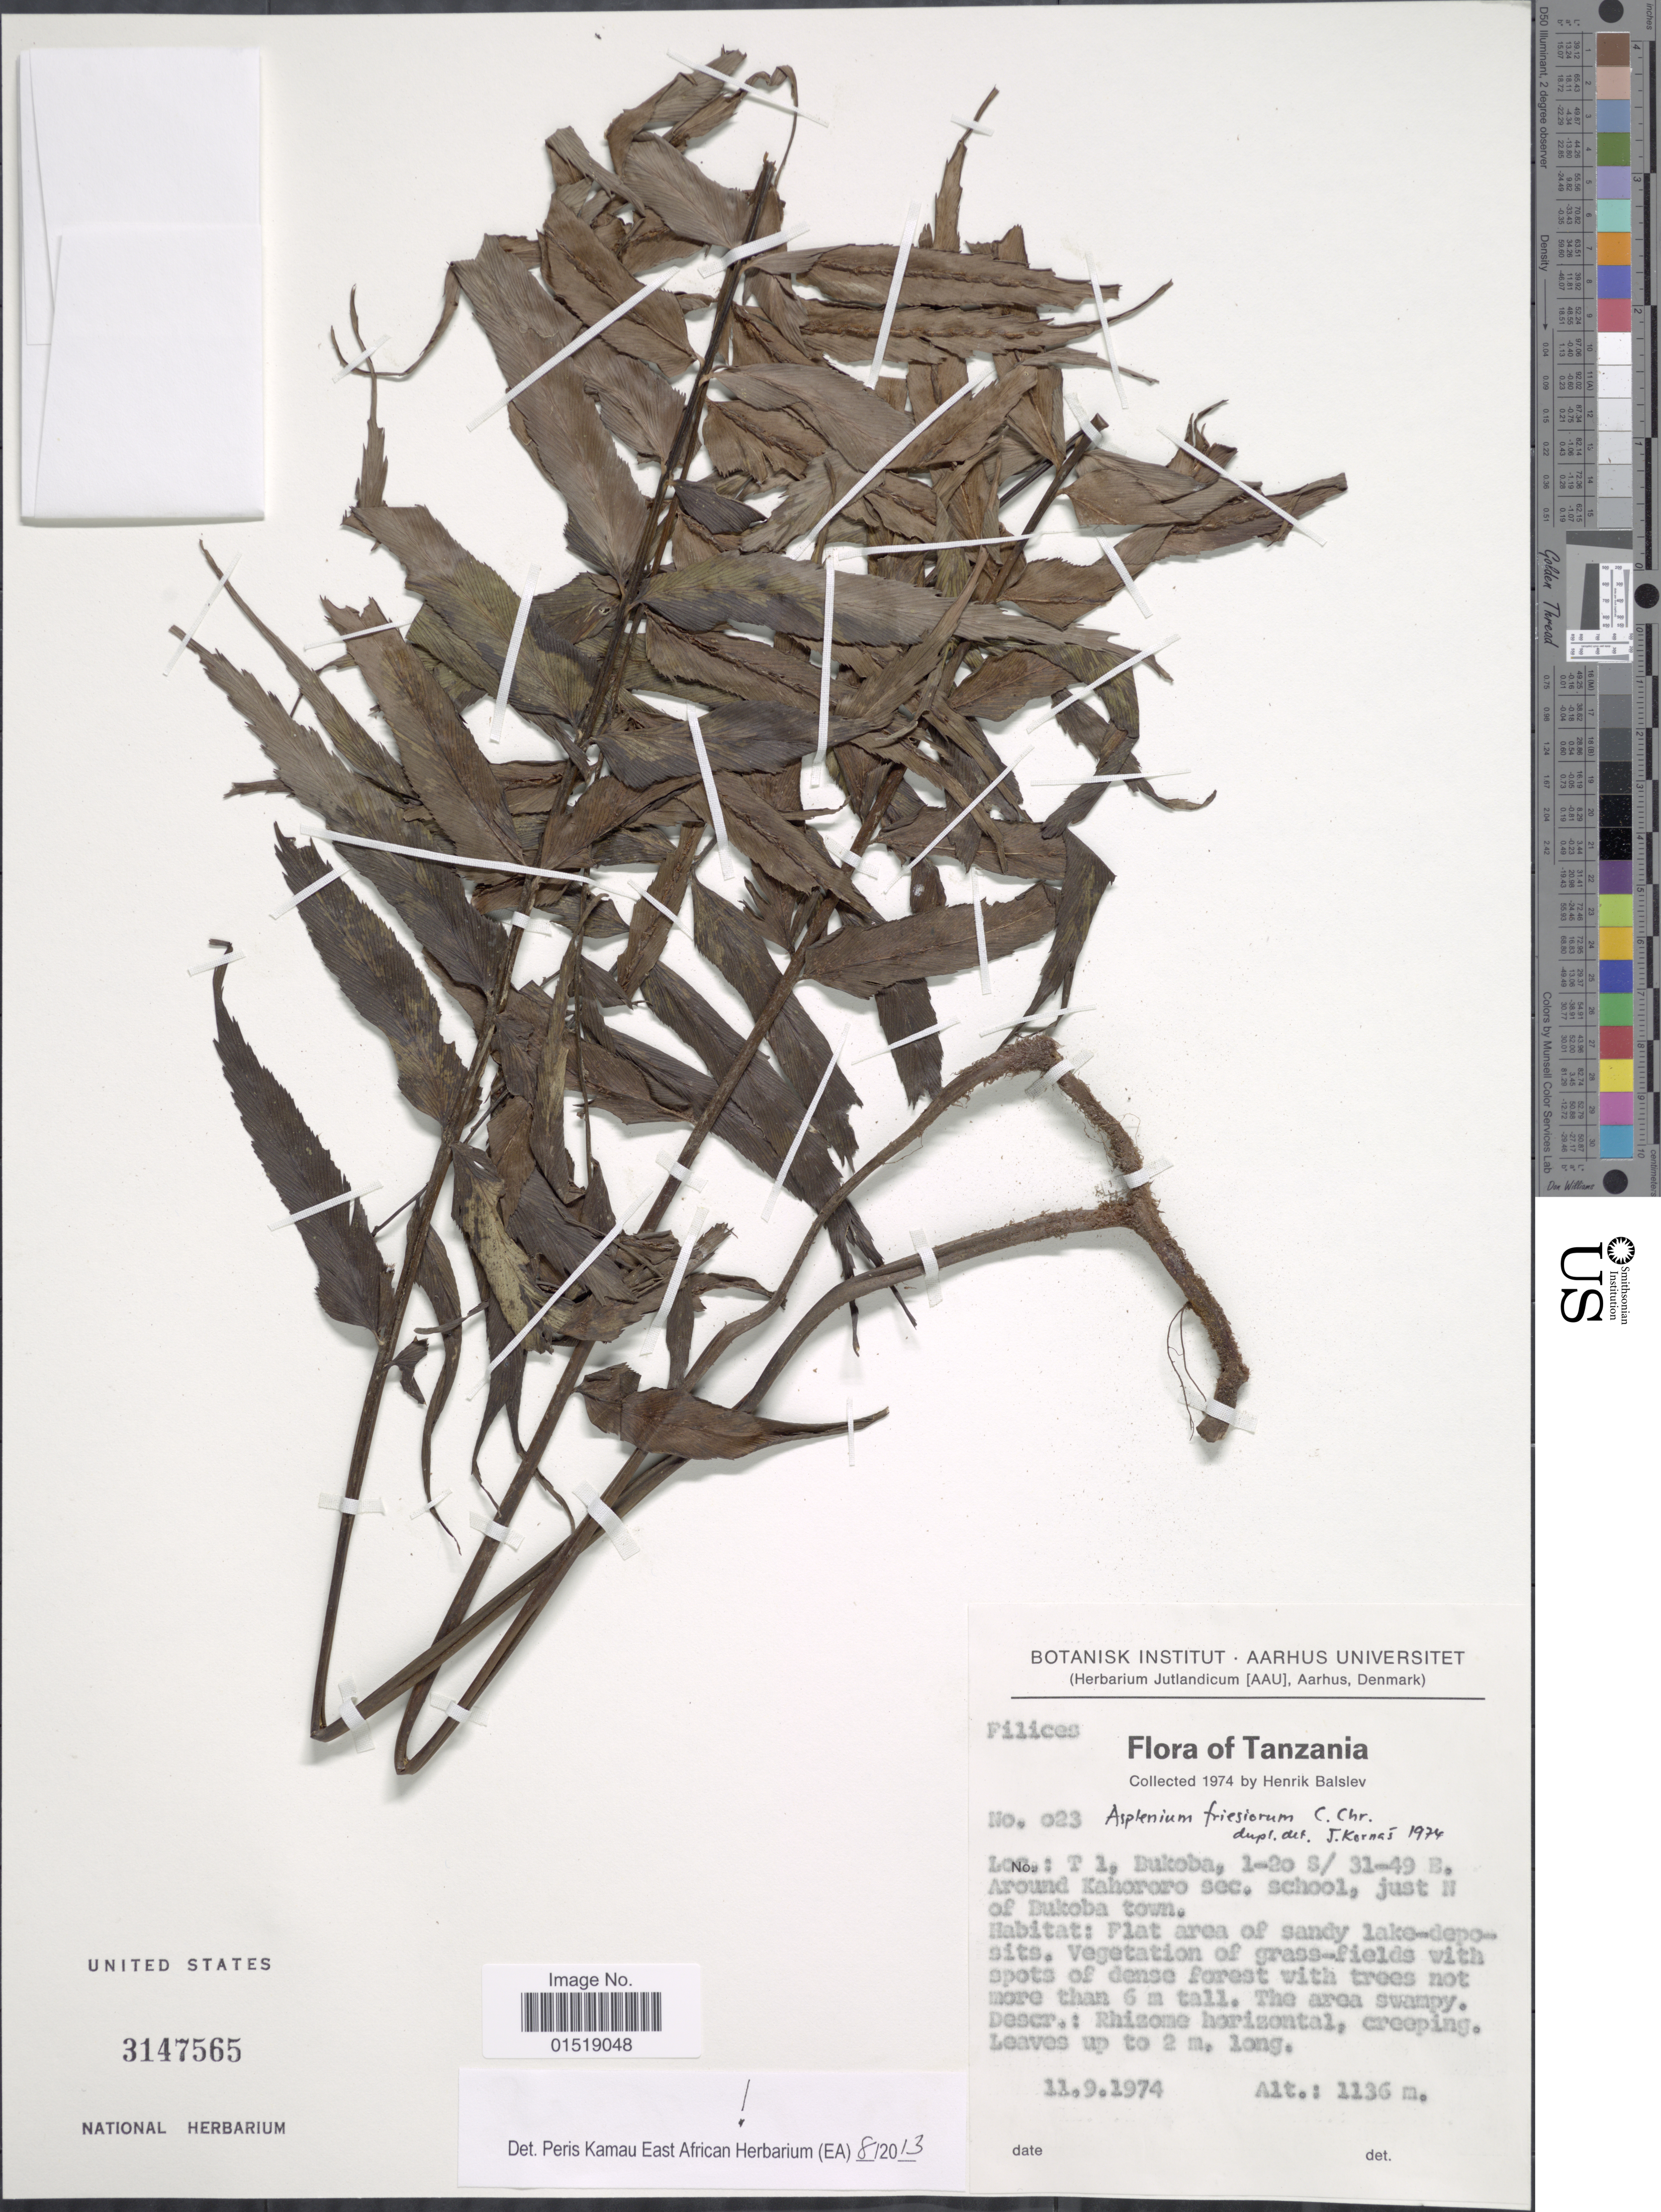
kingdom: Plantae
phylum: Tracheophyta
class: Polypodiopsida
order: Polypodiales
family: Aspleniaceae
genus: Asplenium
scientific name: Asplenium friesiorum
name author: C. Chr.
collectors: H. Balslev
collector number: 023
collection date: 1974-09-11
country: Tanzania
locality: T 1, Bukoba. Around Kahororo sec. school, just N of Bukoba town.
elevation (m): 1136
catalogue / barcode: US 3147565